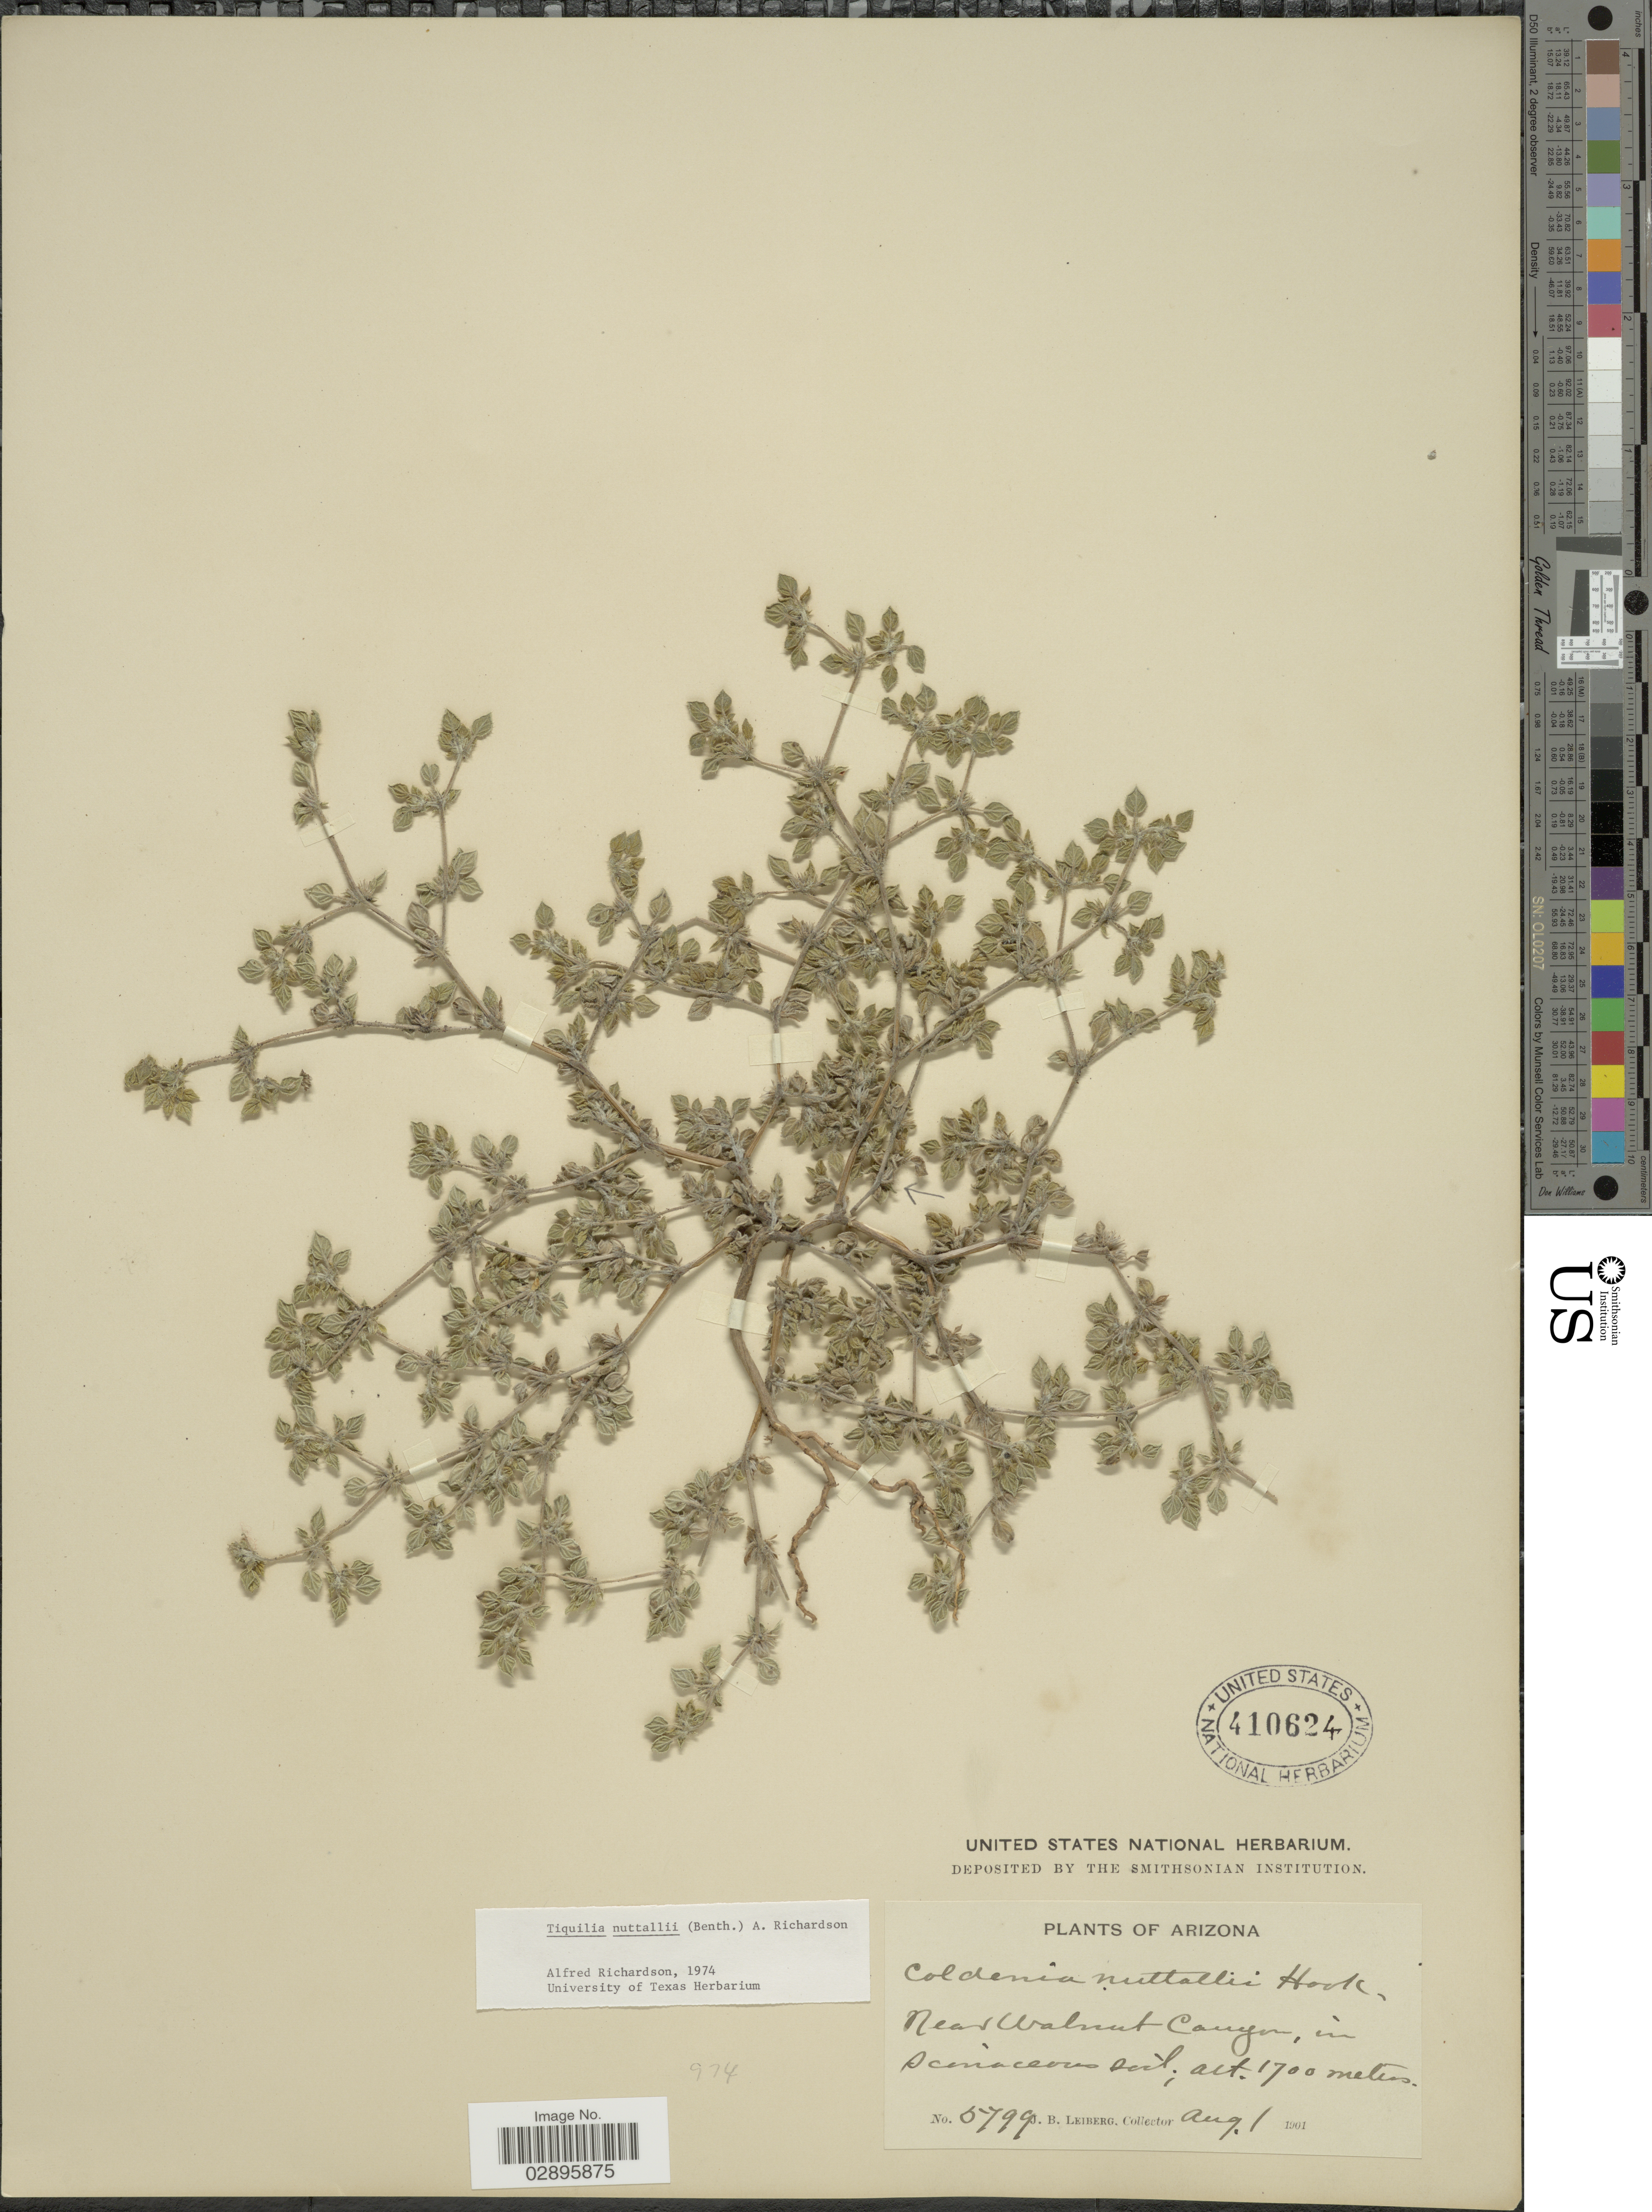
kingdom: Plantae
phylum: Tracheophyta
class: Magnoliopsida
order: Boraginales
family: Ehretiaceae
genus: Tiquilia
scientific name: Tiquilia nuttallii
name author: (Hook.) A.T. Richardson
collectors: J. B. Leiberg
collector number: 5799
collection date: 1901-08-01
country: United States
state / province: Arizona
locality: Near Walnut Canyon, in Acinaceous soil.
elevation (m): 1700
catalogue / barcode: US 410624